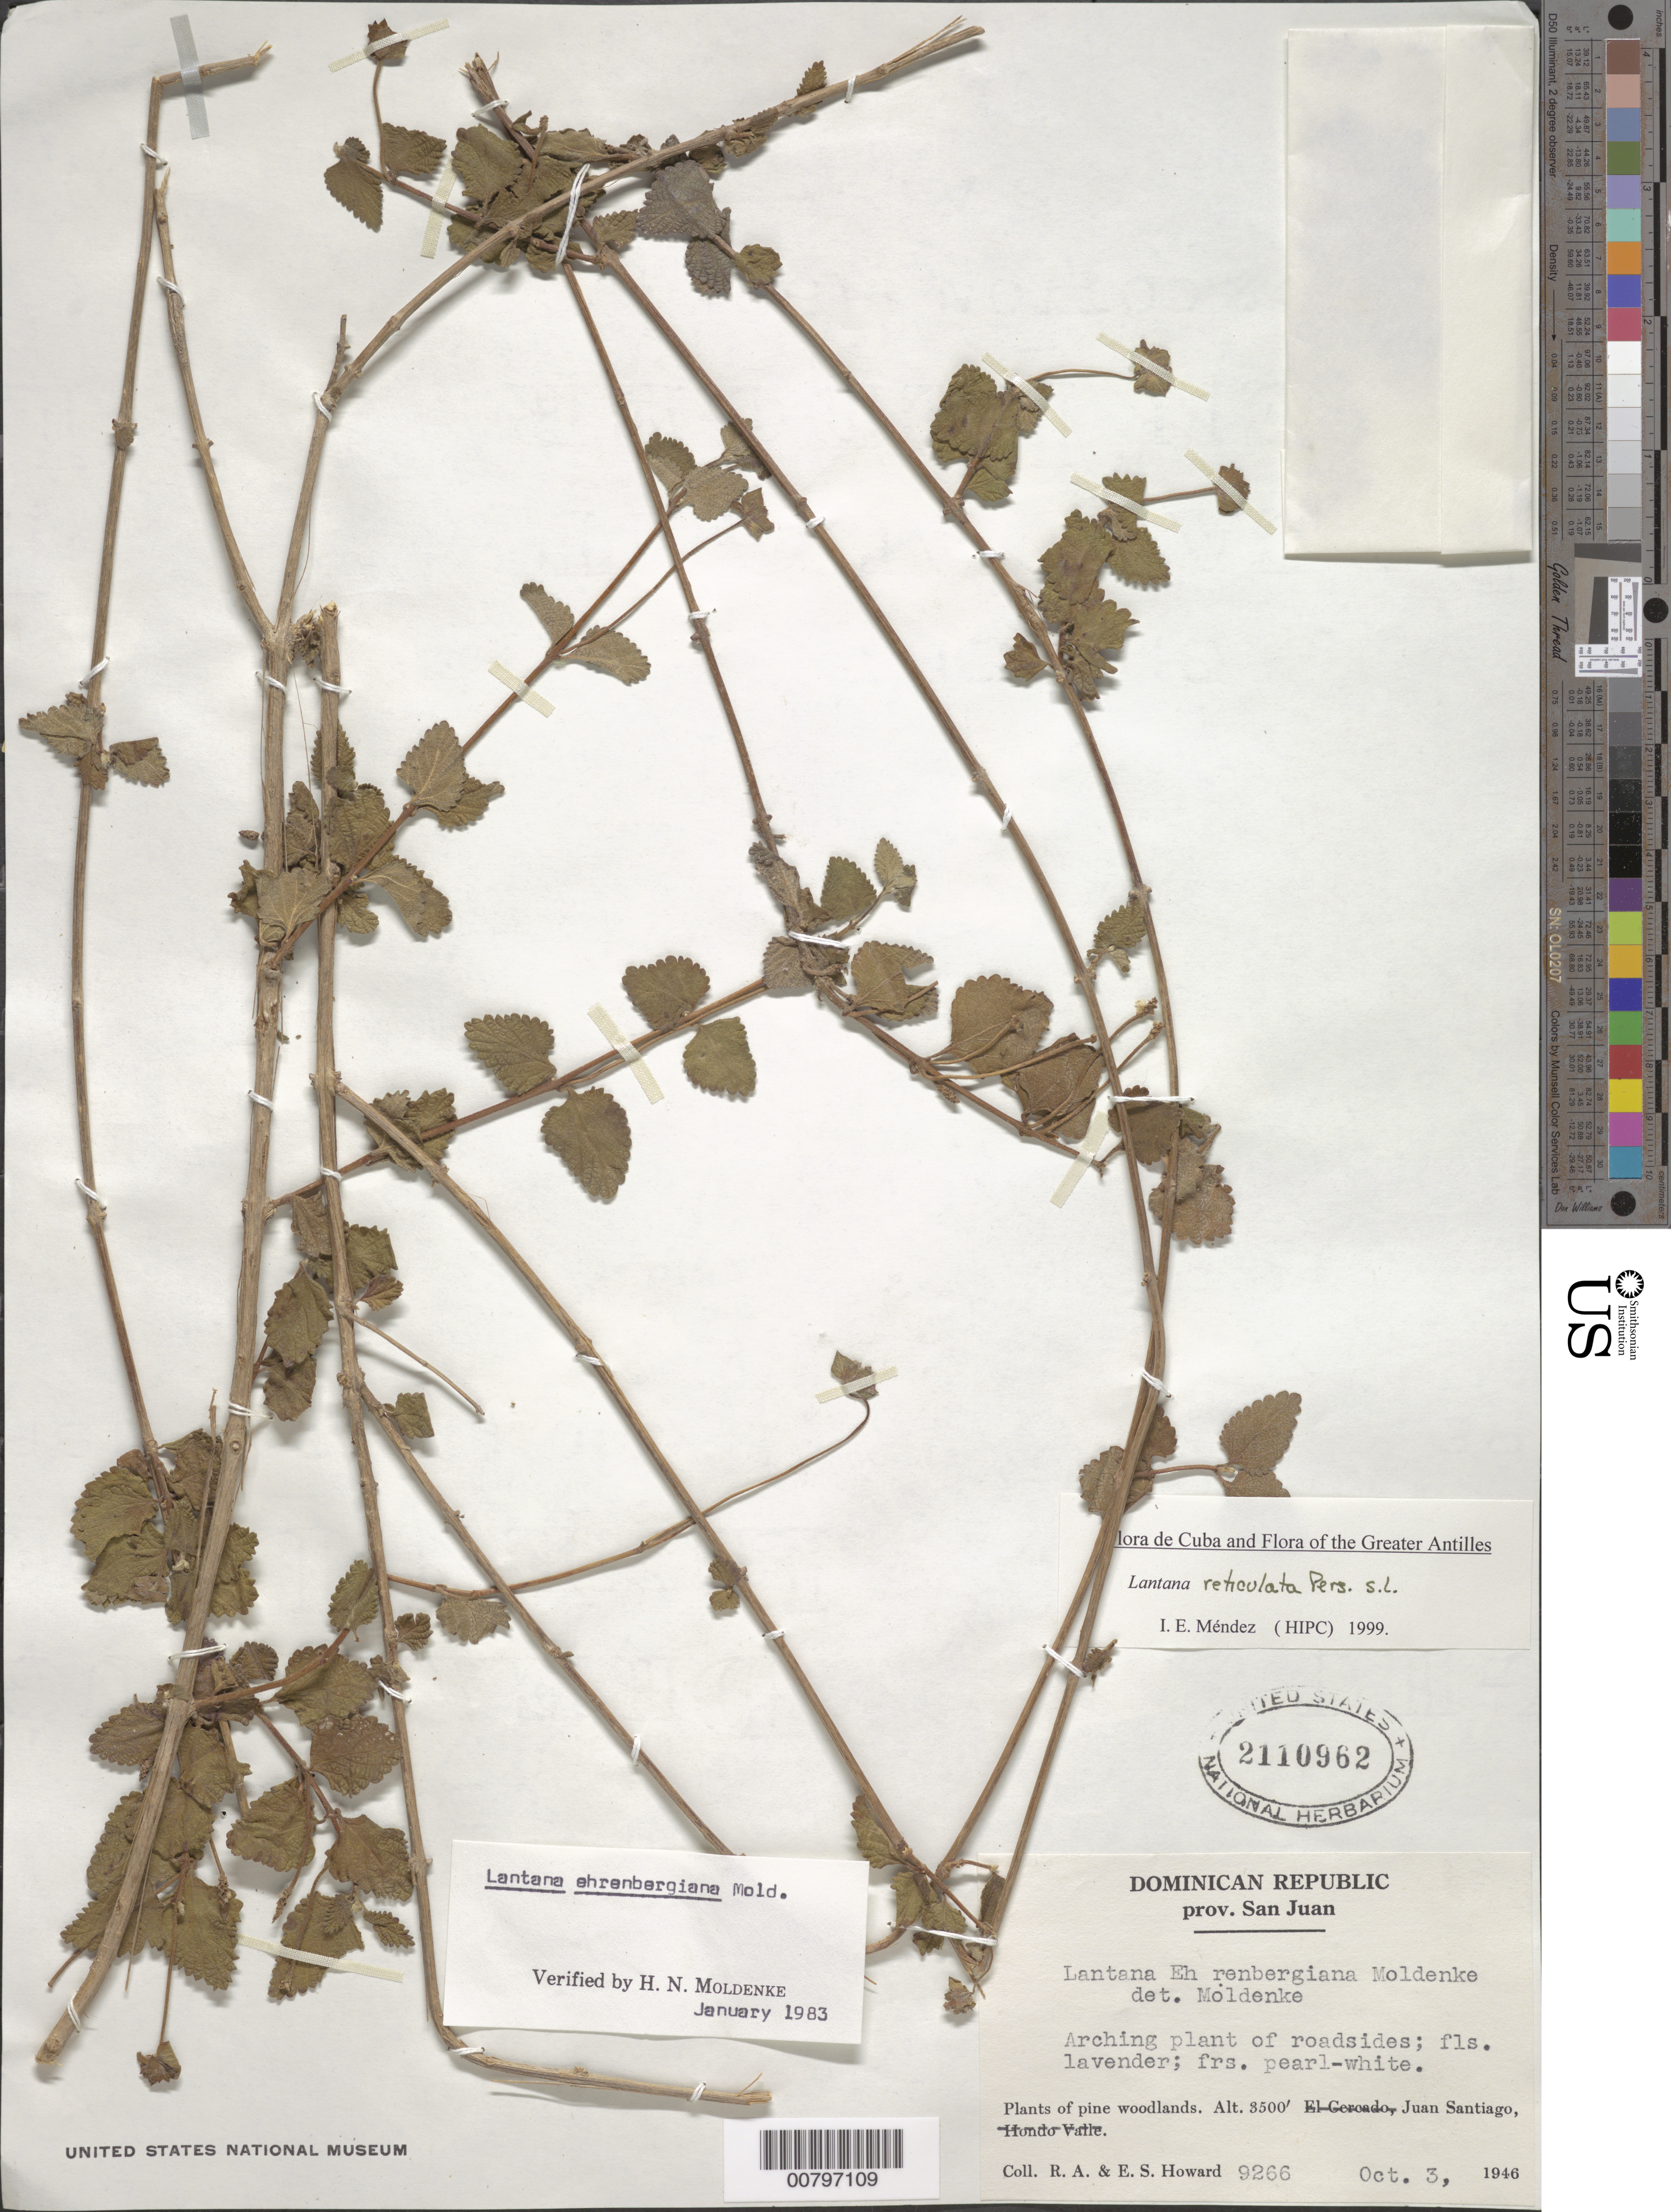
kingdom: Plantae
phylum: Tracheophyta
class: Magnoliopsida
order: Lamiales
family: Verbenaceae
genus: Lantana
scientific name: Lantana reticulata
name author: Pers.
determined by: Méndez, Isidro E., (HIPC)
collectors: R. A. Howard & E. S. Howard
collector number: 9266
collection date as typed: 03 Nov 1946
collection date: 1946-11-03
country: Dominican Republic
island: Hispaniola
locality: Juan Santiago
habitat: Roadside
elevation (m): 1067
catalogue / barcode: US 2110962